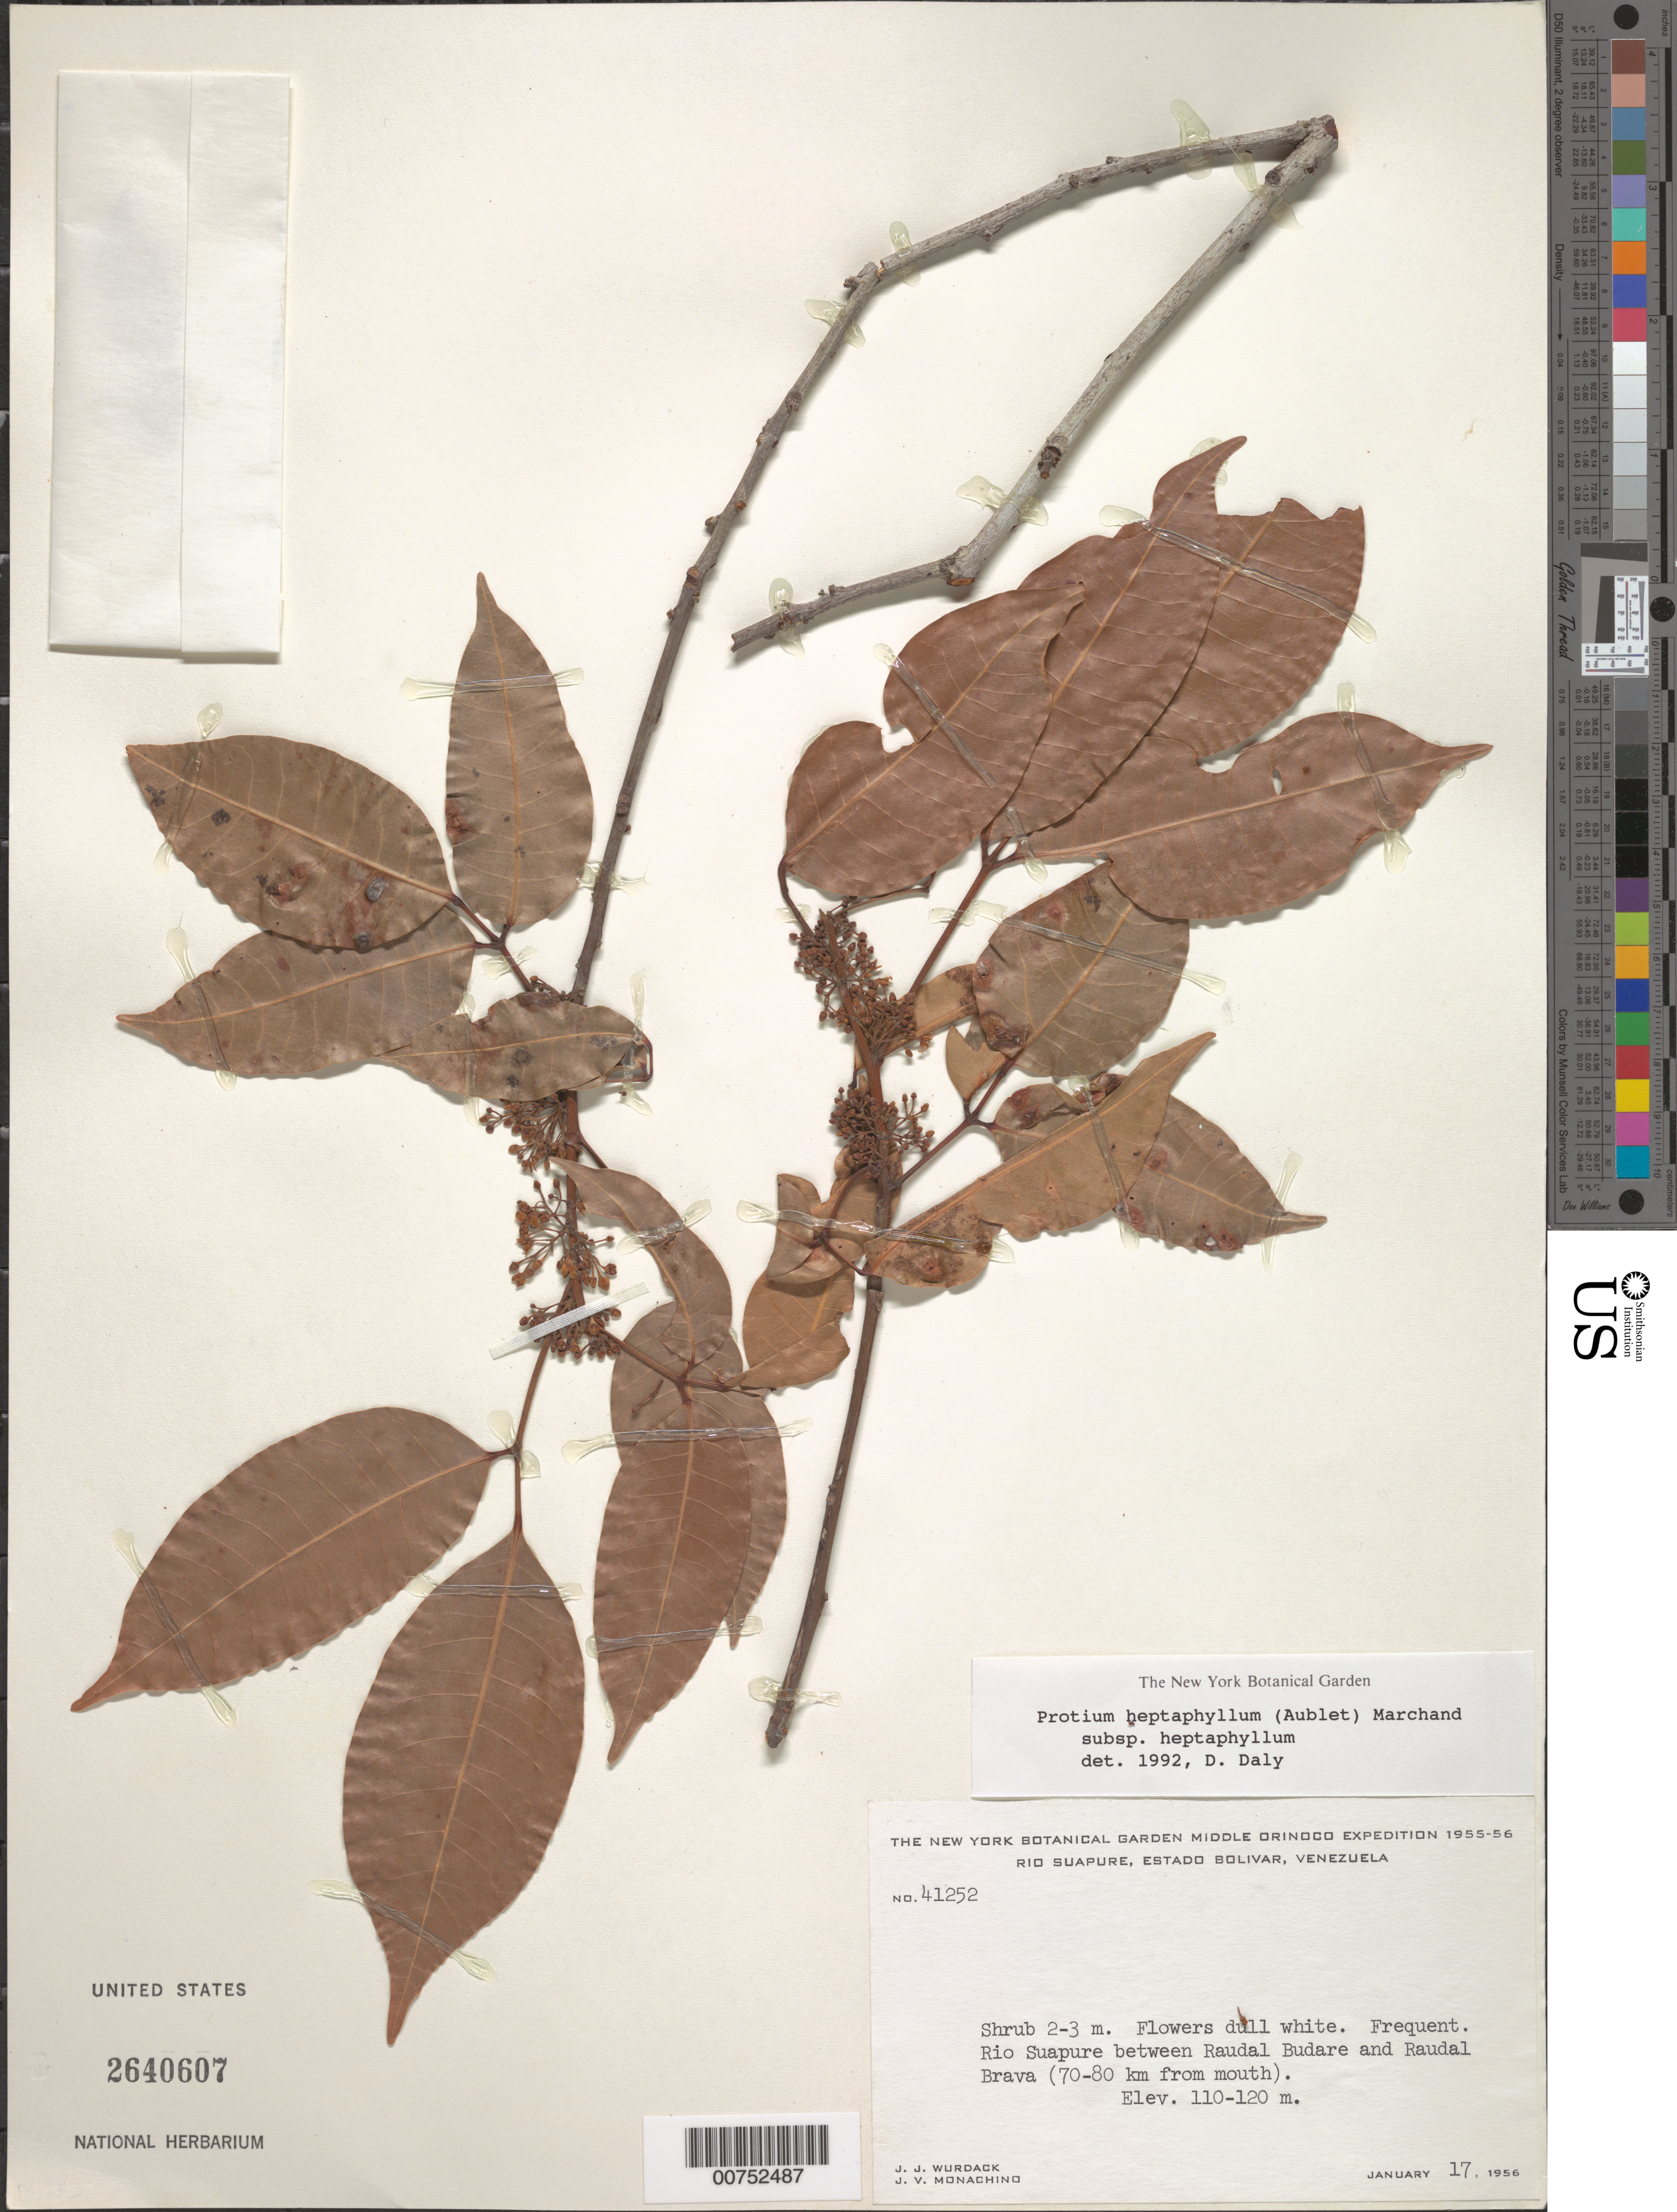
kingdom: Plantae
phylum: Tracheophyta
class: Magnoliopsida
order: Sapindales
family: Burseraceae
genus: Protium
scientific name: Protium heptaphyllum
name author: (Aubl.) Marchand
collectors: J. J. Wurdack & J. V. Monachino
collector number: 41252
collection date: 1956-01-17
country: Venezuela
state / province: Bolivar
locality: Middle Orinoco. Rio Suapure between Raudal Budare and Raudal Brava (70-80 km from mouth).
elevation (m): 110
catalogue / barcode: US 2640607